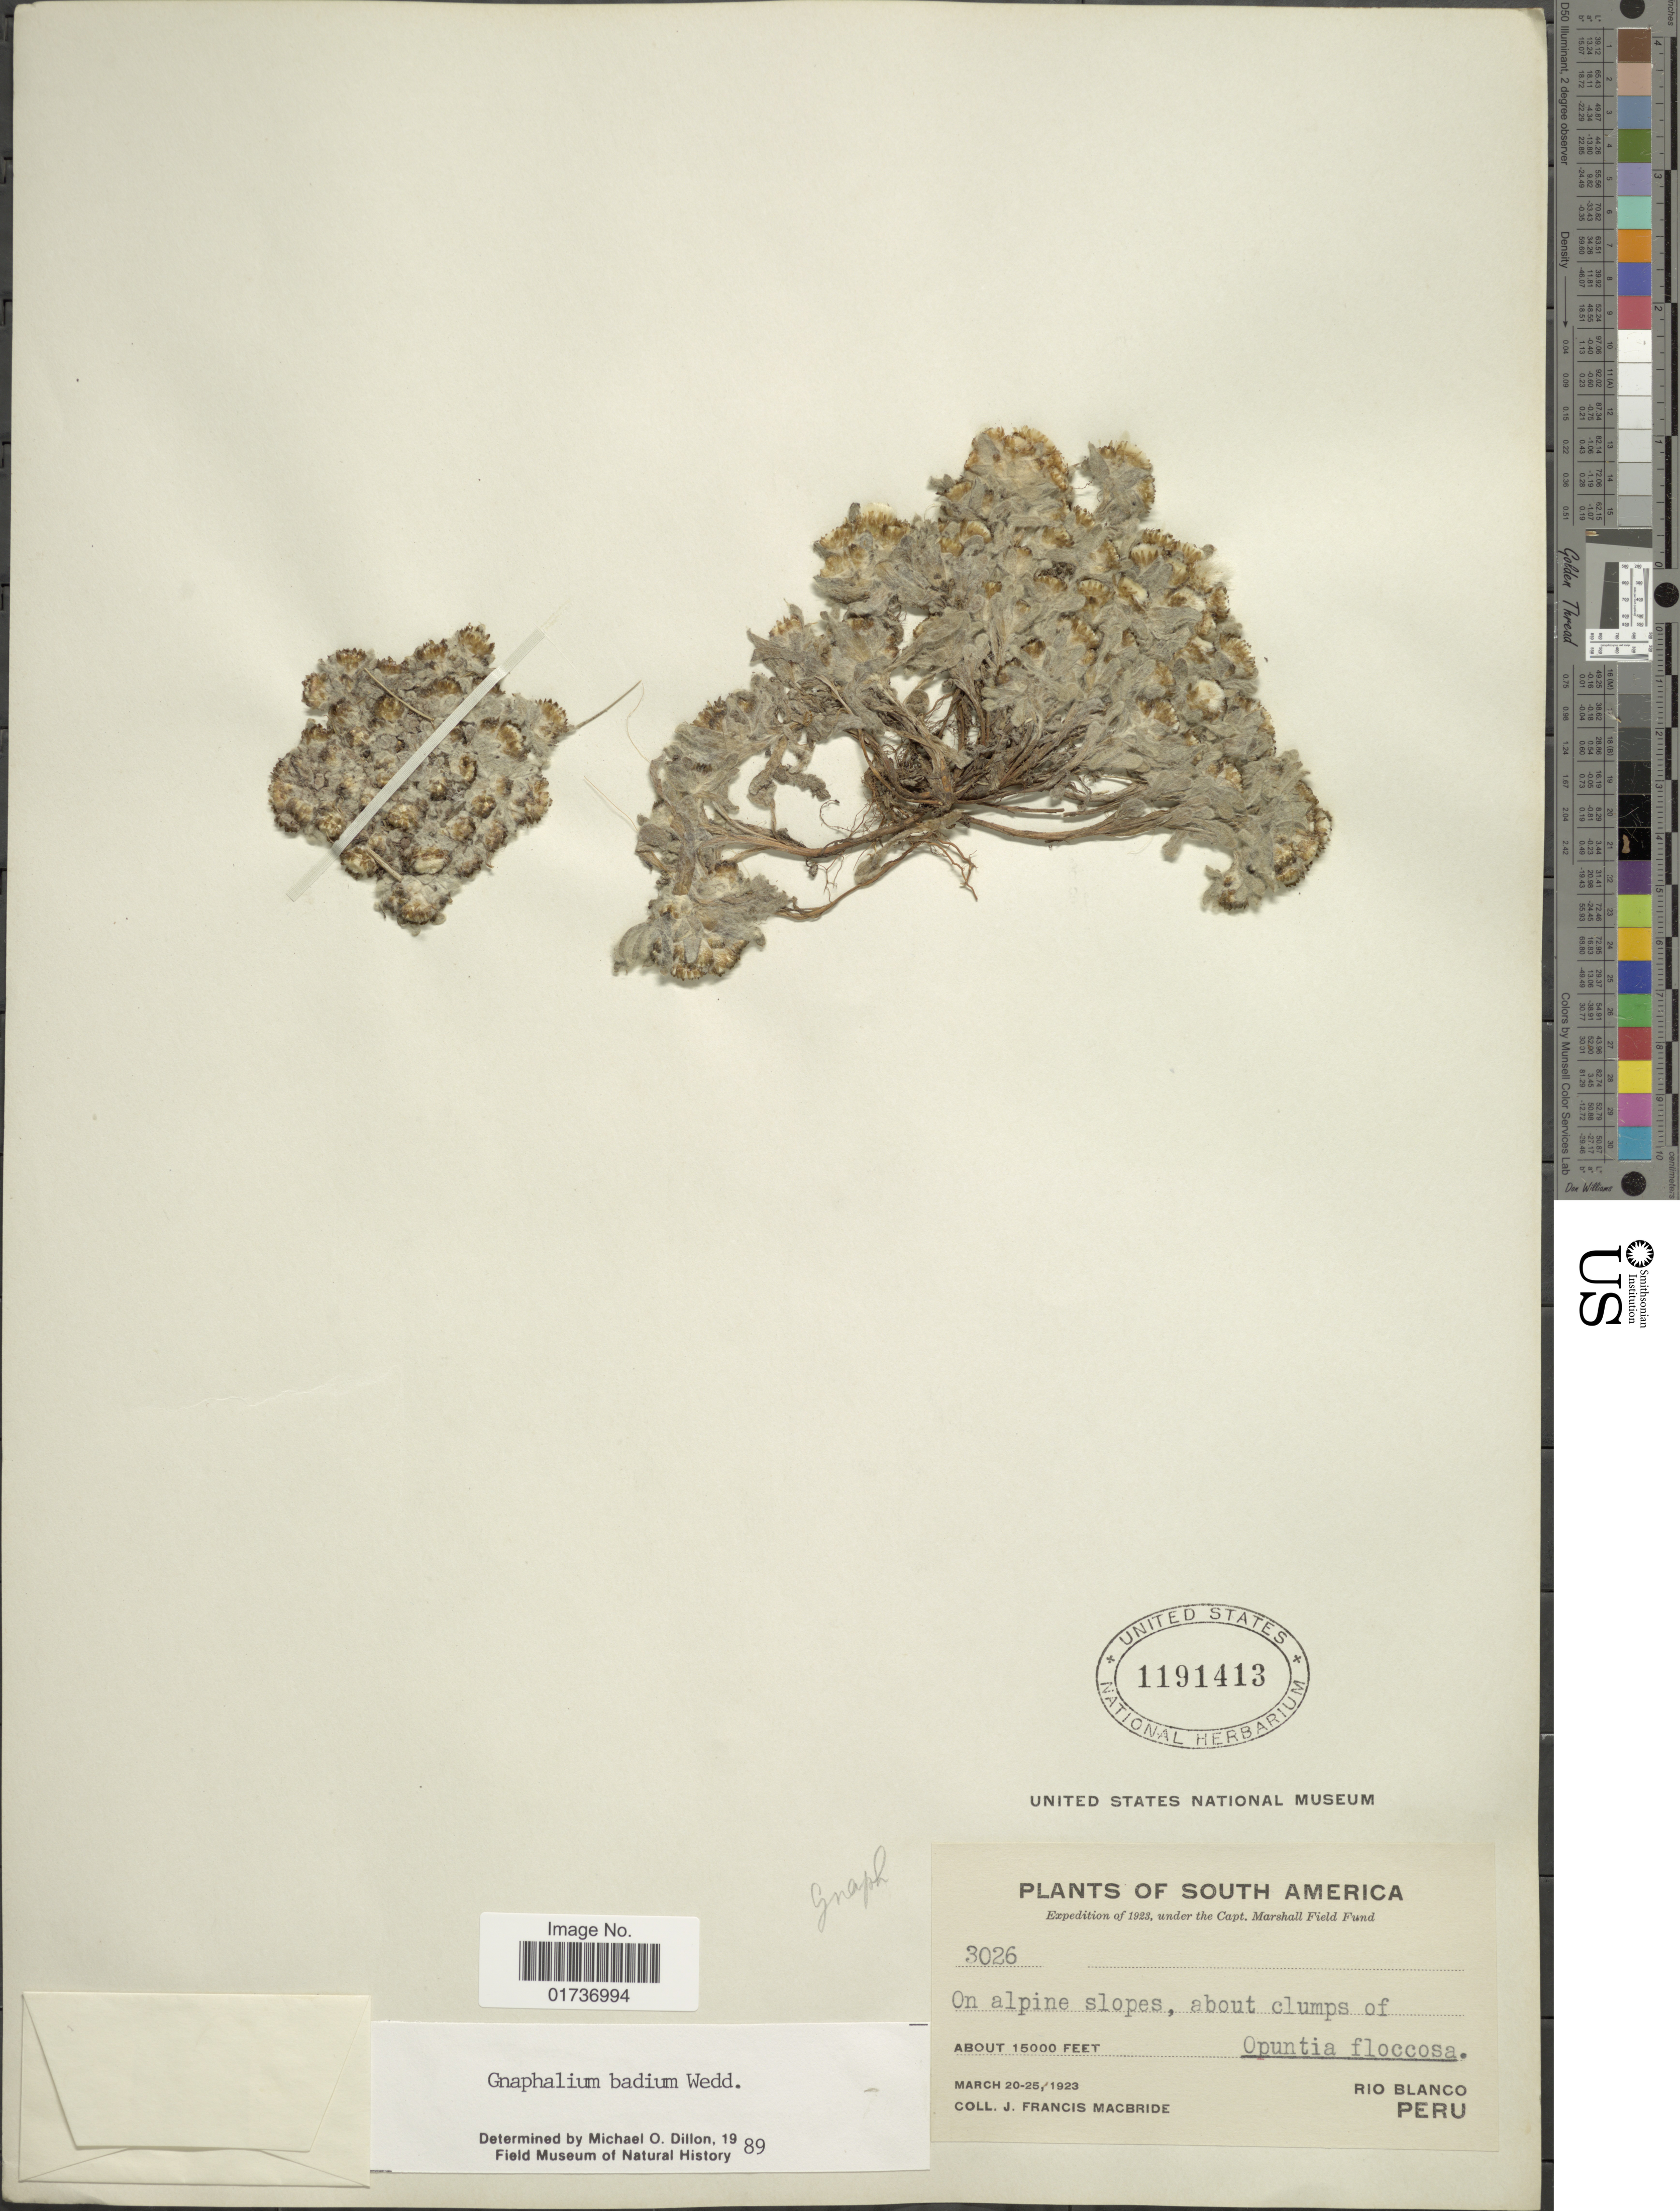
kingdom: Plantae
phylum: Tracheophyta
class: Magnoliopsida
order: Asterales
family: Asteraceae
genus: Gnaphalium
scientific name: Gnaphalium badium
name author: Wedd.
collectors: J. F. Macbride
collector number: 3026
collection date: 1923-03-20/1923-03-25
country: Peru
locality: On alpine slopes, about clumps of , Rio Blanco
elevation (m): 4572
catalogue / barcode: US 1191413